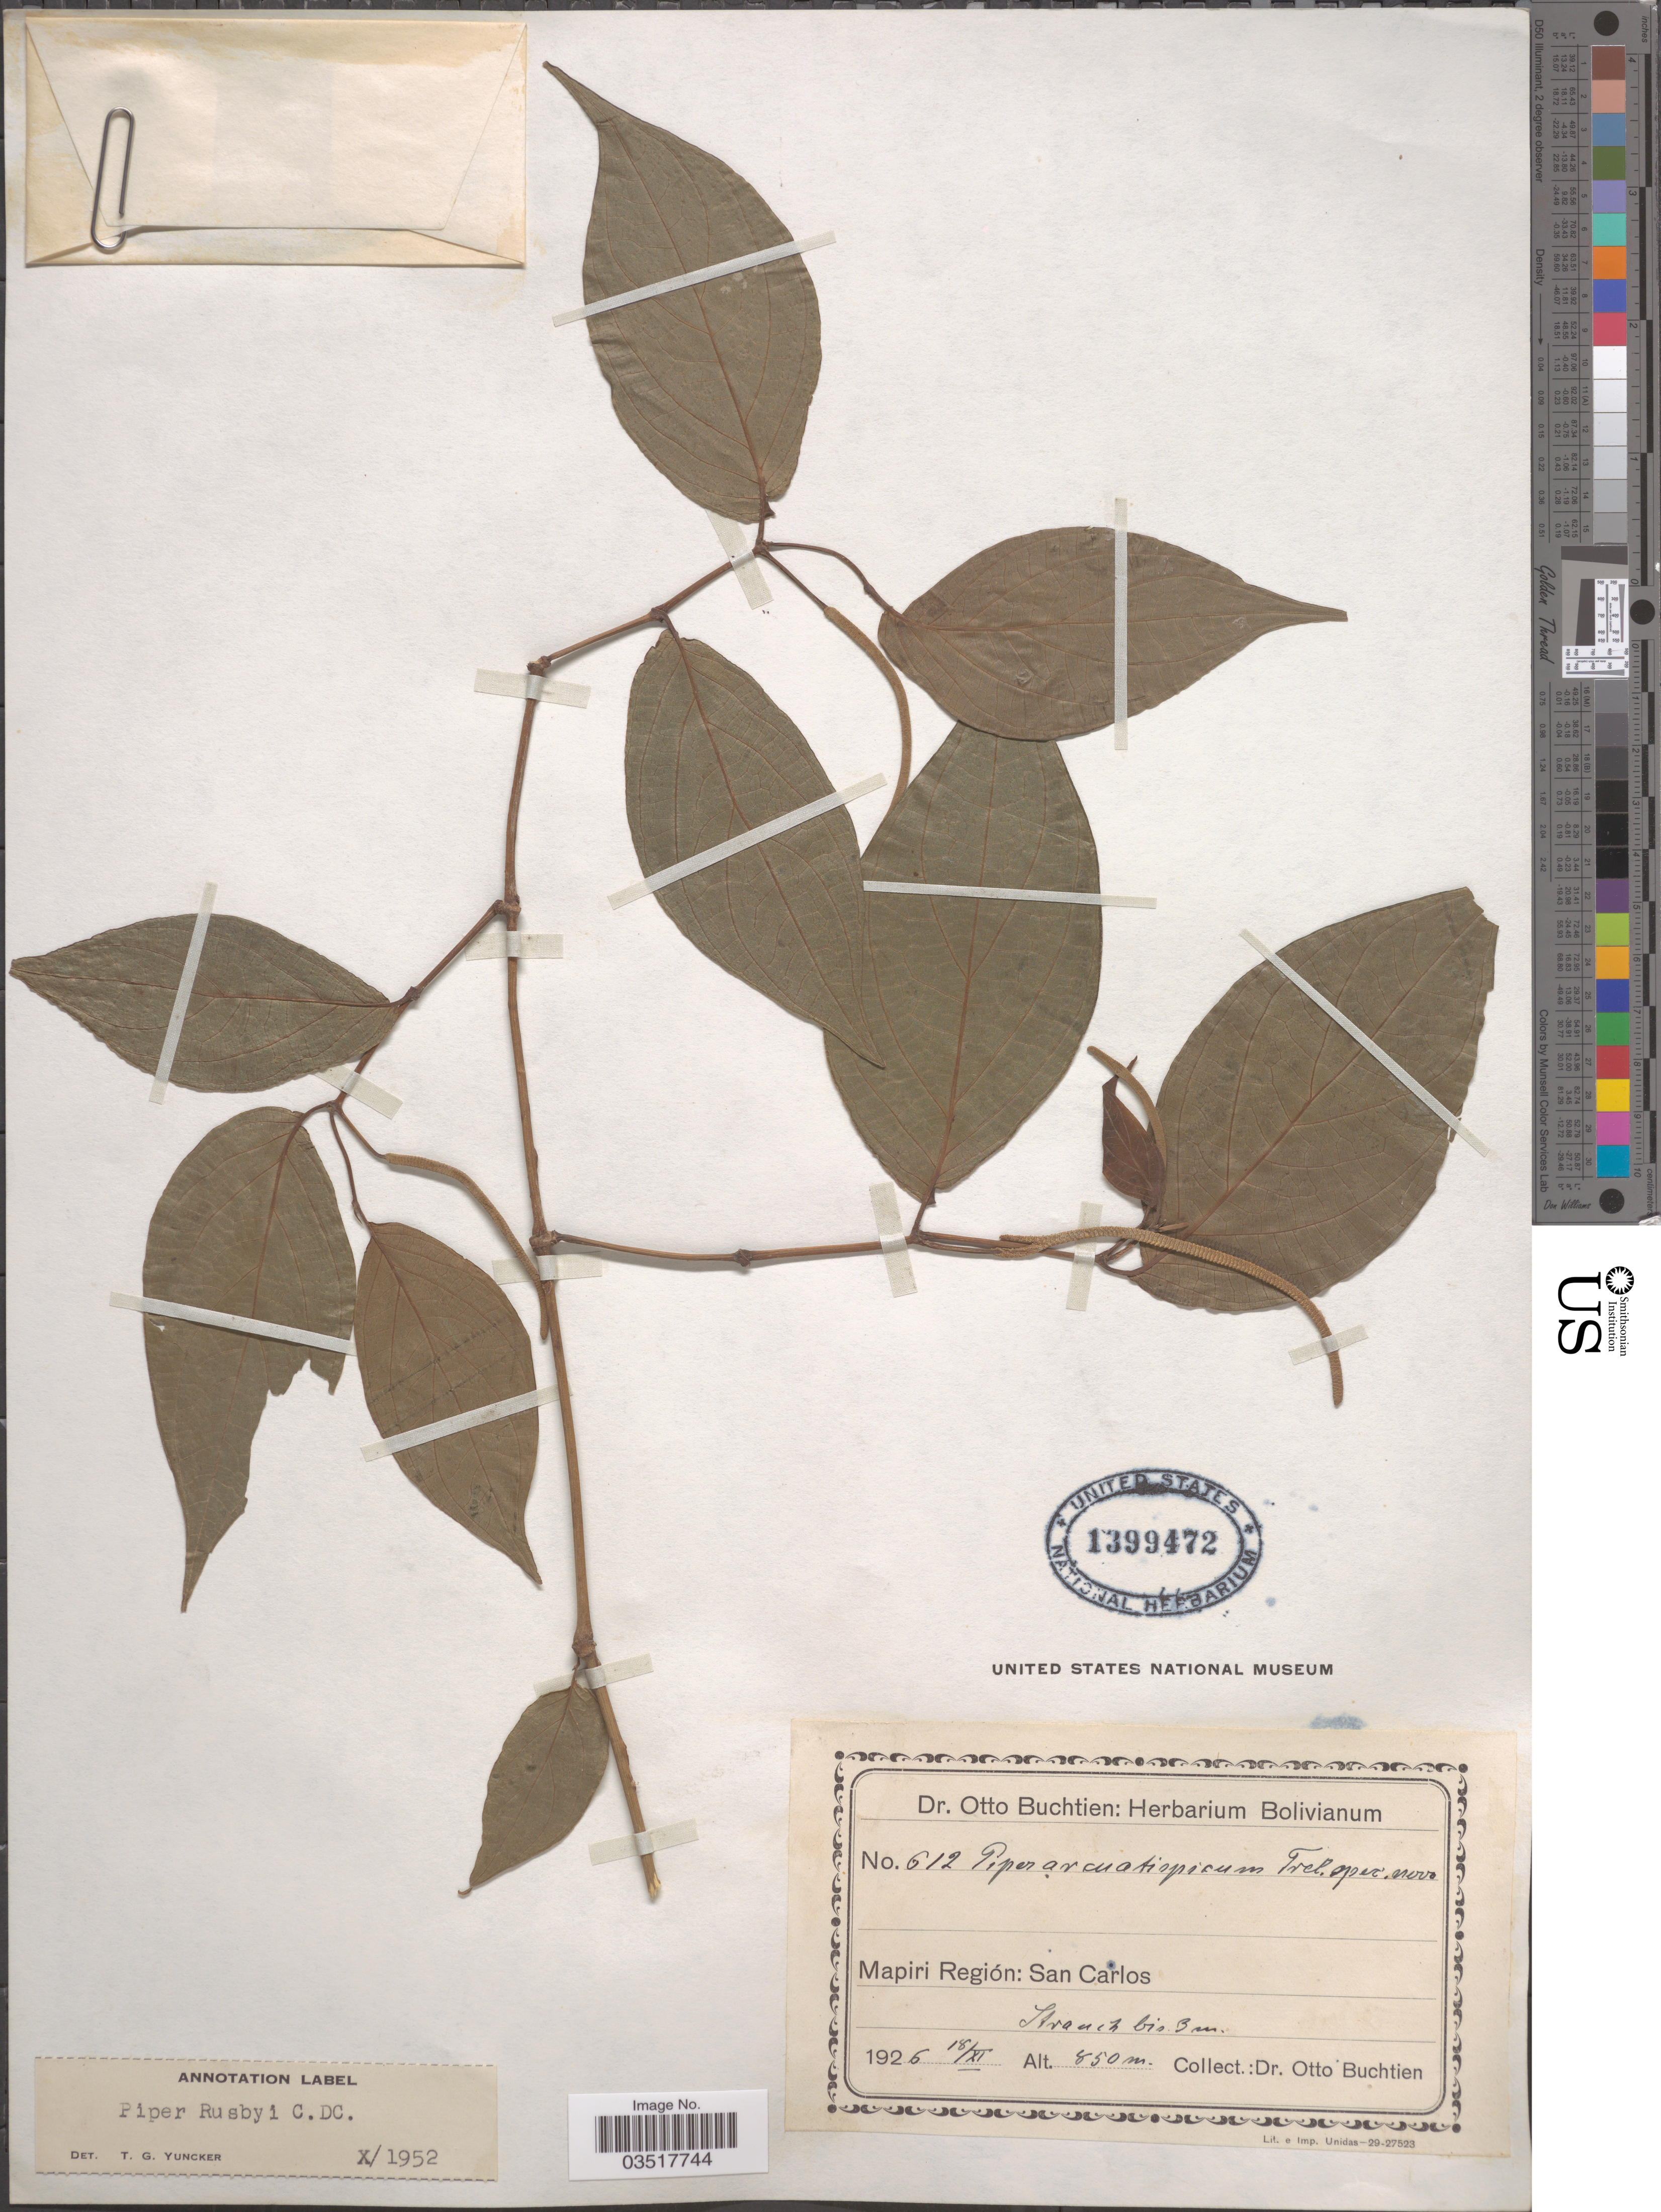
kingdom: Plantae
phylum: Tracheophyta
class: Magnoliopsida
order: Piperales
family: Piperaceae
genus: Piper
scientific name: Piper rusbyi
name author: C. DC.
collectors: O. Buchtien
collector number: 612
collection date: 1926-11-18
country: Bolivia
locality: Mapiri Región: San Carlos.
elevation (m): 850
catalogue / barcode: US 1399472